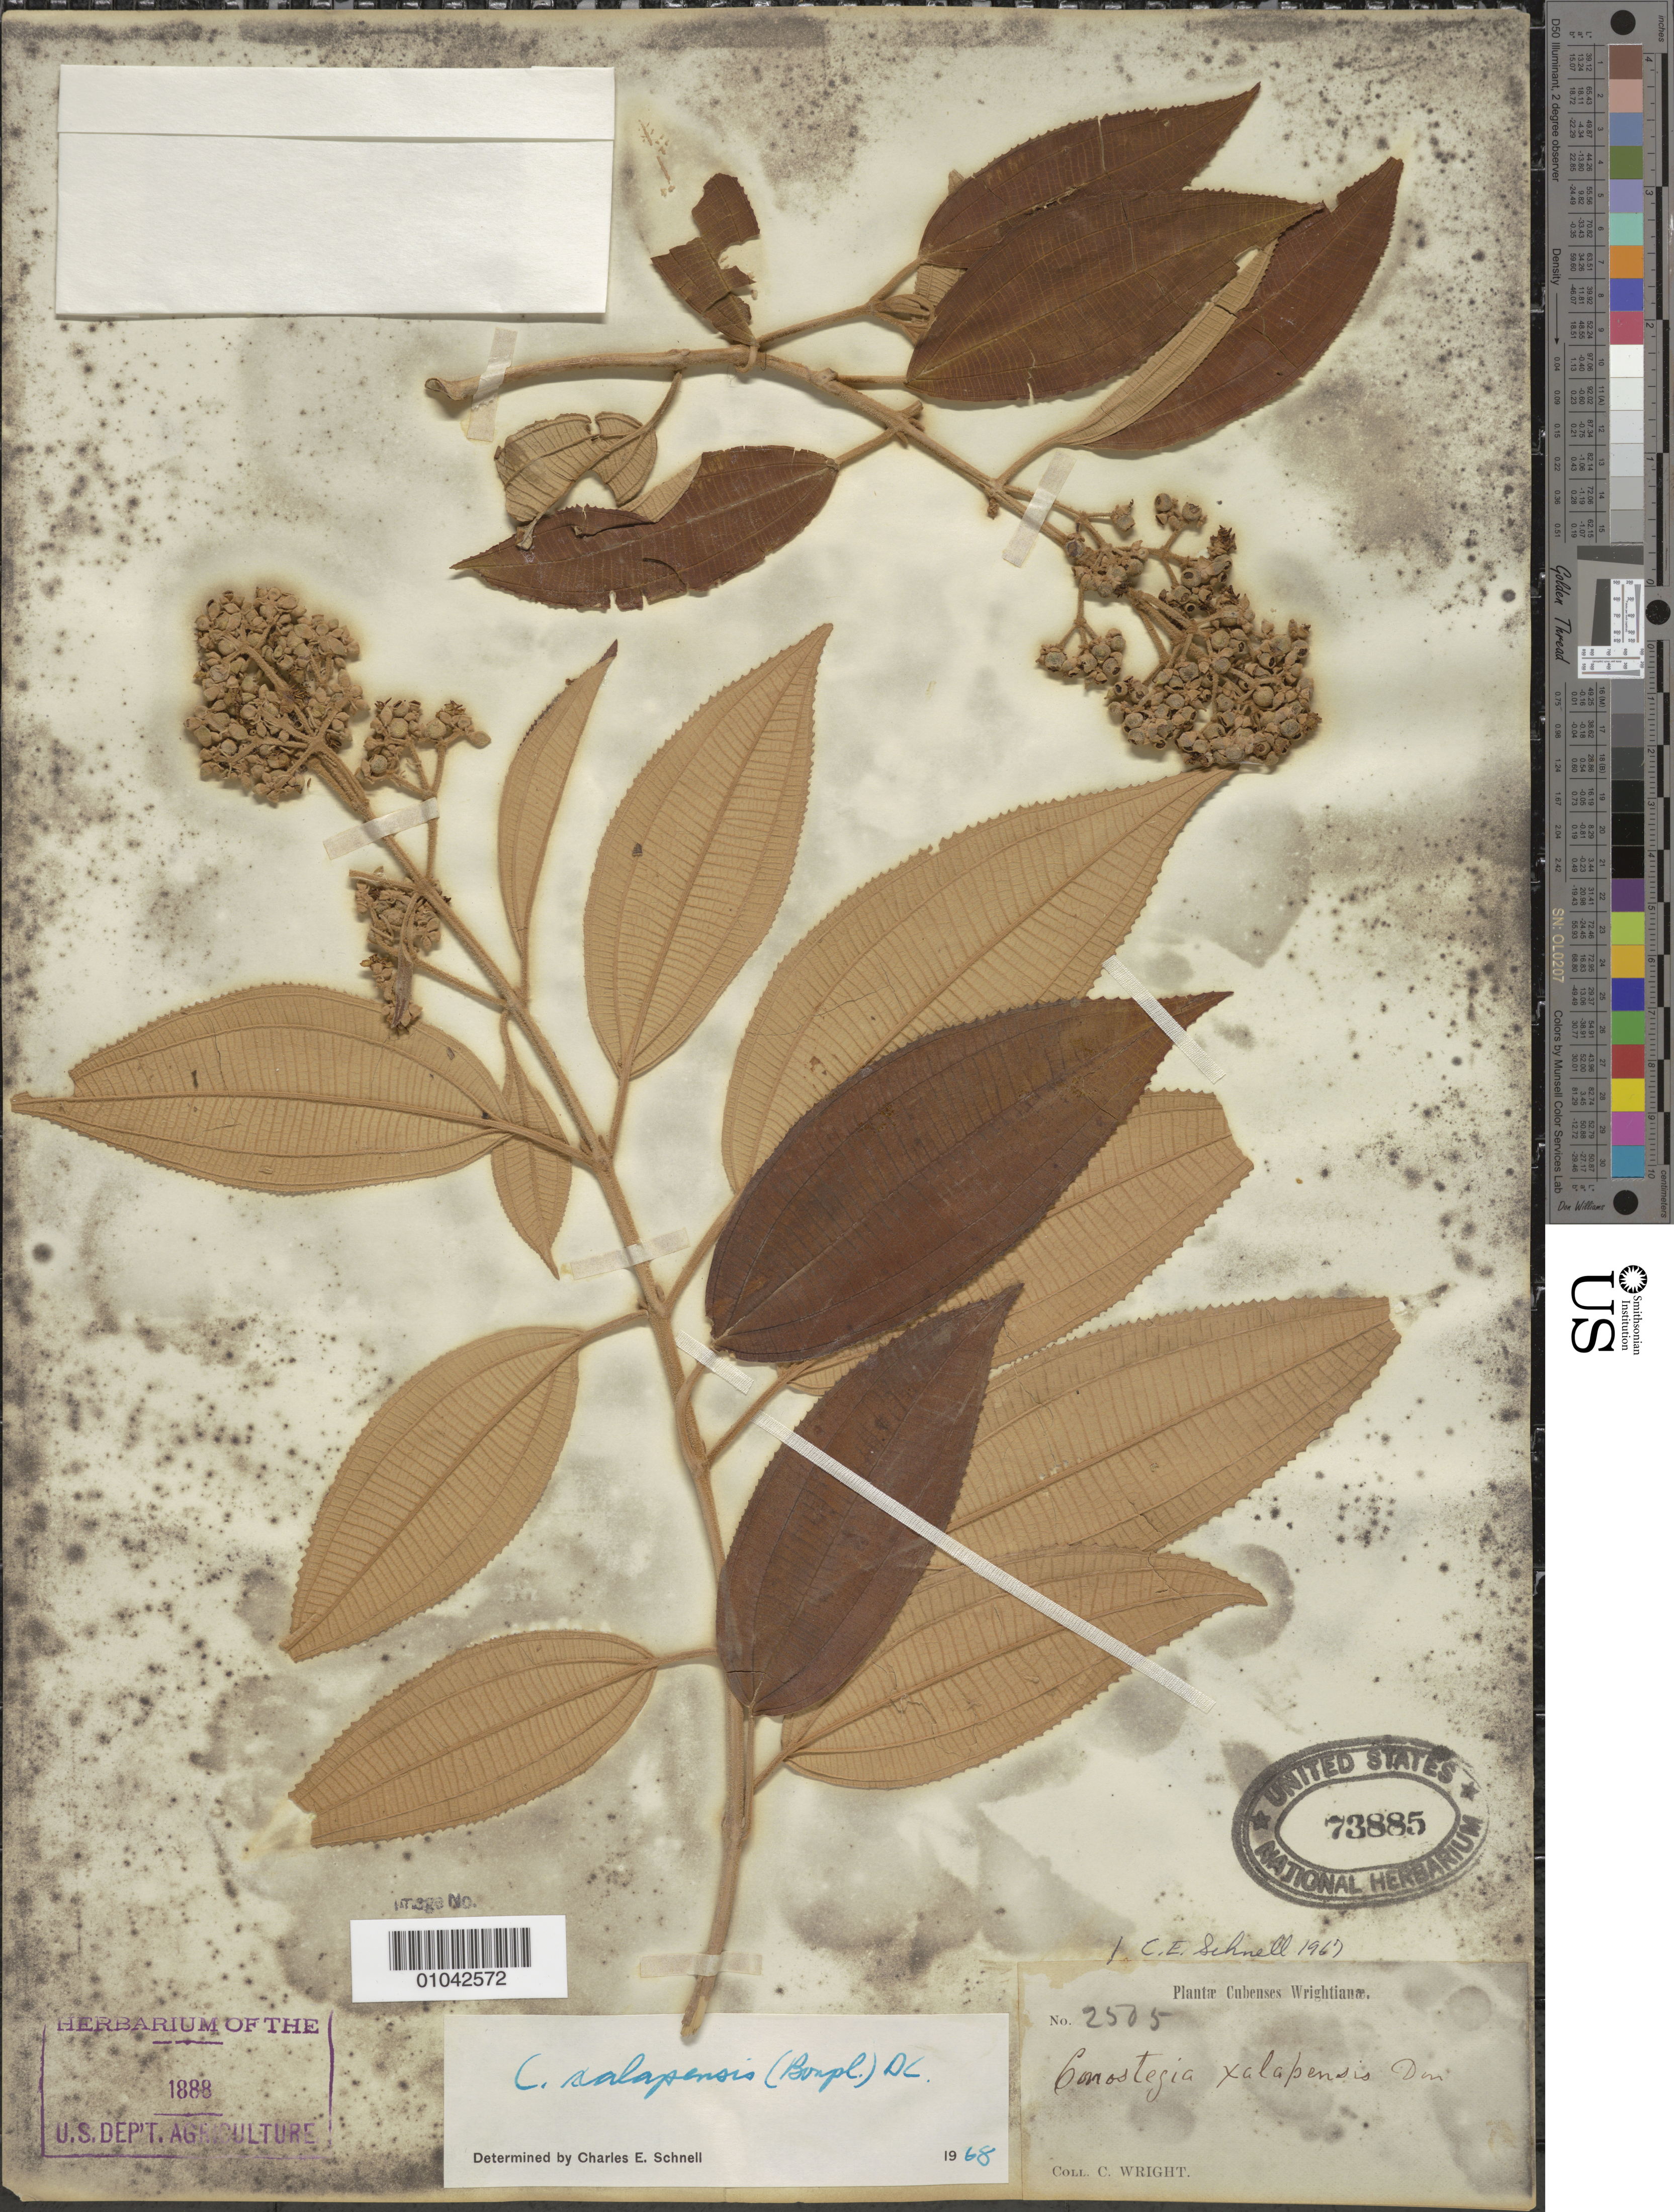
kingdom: Plantae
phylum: Tracheophyta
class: Magnoliopsida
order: Myrtales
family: Melastomataceae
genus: Conostegia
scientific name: Conostegia xylapensis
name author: (Bonpl.) D. Don ex DC.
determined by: Schnell, C. E.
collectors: C. Wright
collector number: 2505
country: Cuba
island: Cuba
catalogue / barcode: US 73885